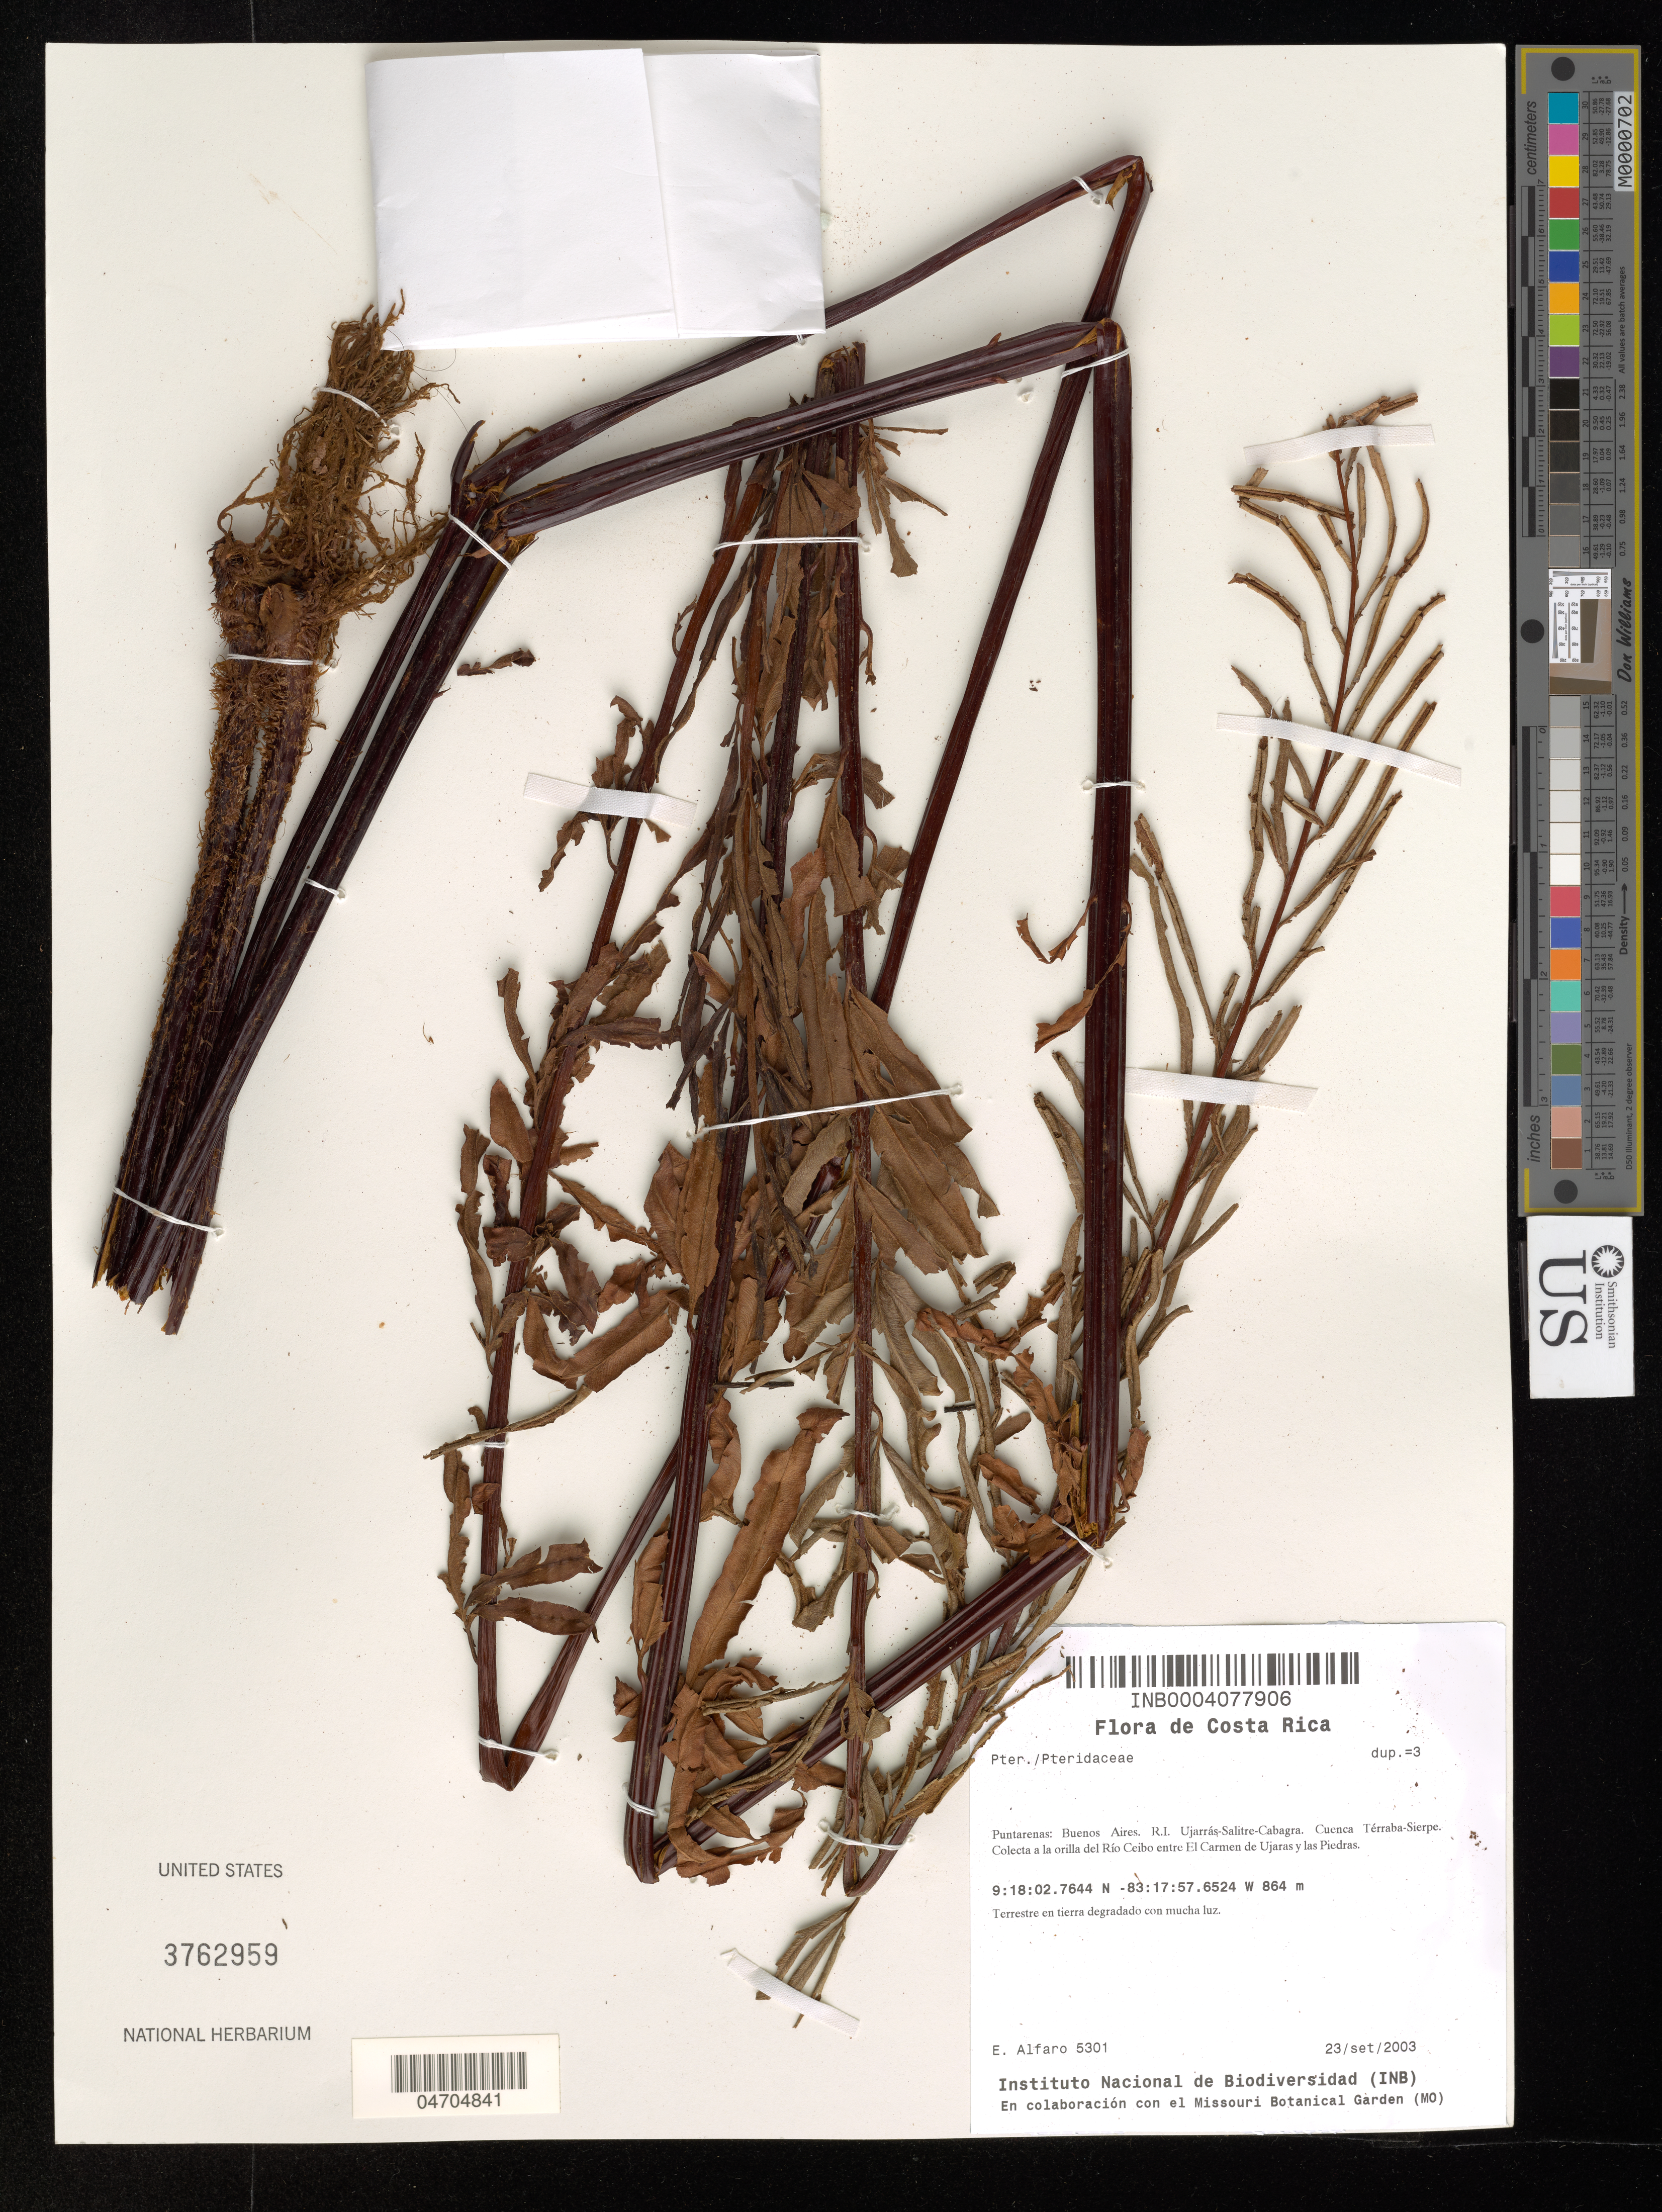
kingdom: Plantae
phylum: Tracheophyta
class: Polypodiopsida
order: Polypodiales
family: Pteridaceae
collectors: E. Alfaro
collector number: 5301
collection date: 2003-09-23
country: Costa Rica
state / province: Puntarenas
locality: Buenos Aires. R.I. Ujarrás-Salitre-Cabagra. Cuenca Térraba-Sierpe. Colecta a la orilla del Río Ceibo entre El Carmen de Ujaras y las Piedras.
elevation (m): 864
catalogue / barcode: US 3762959